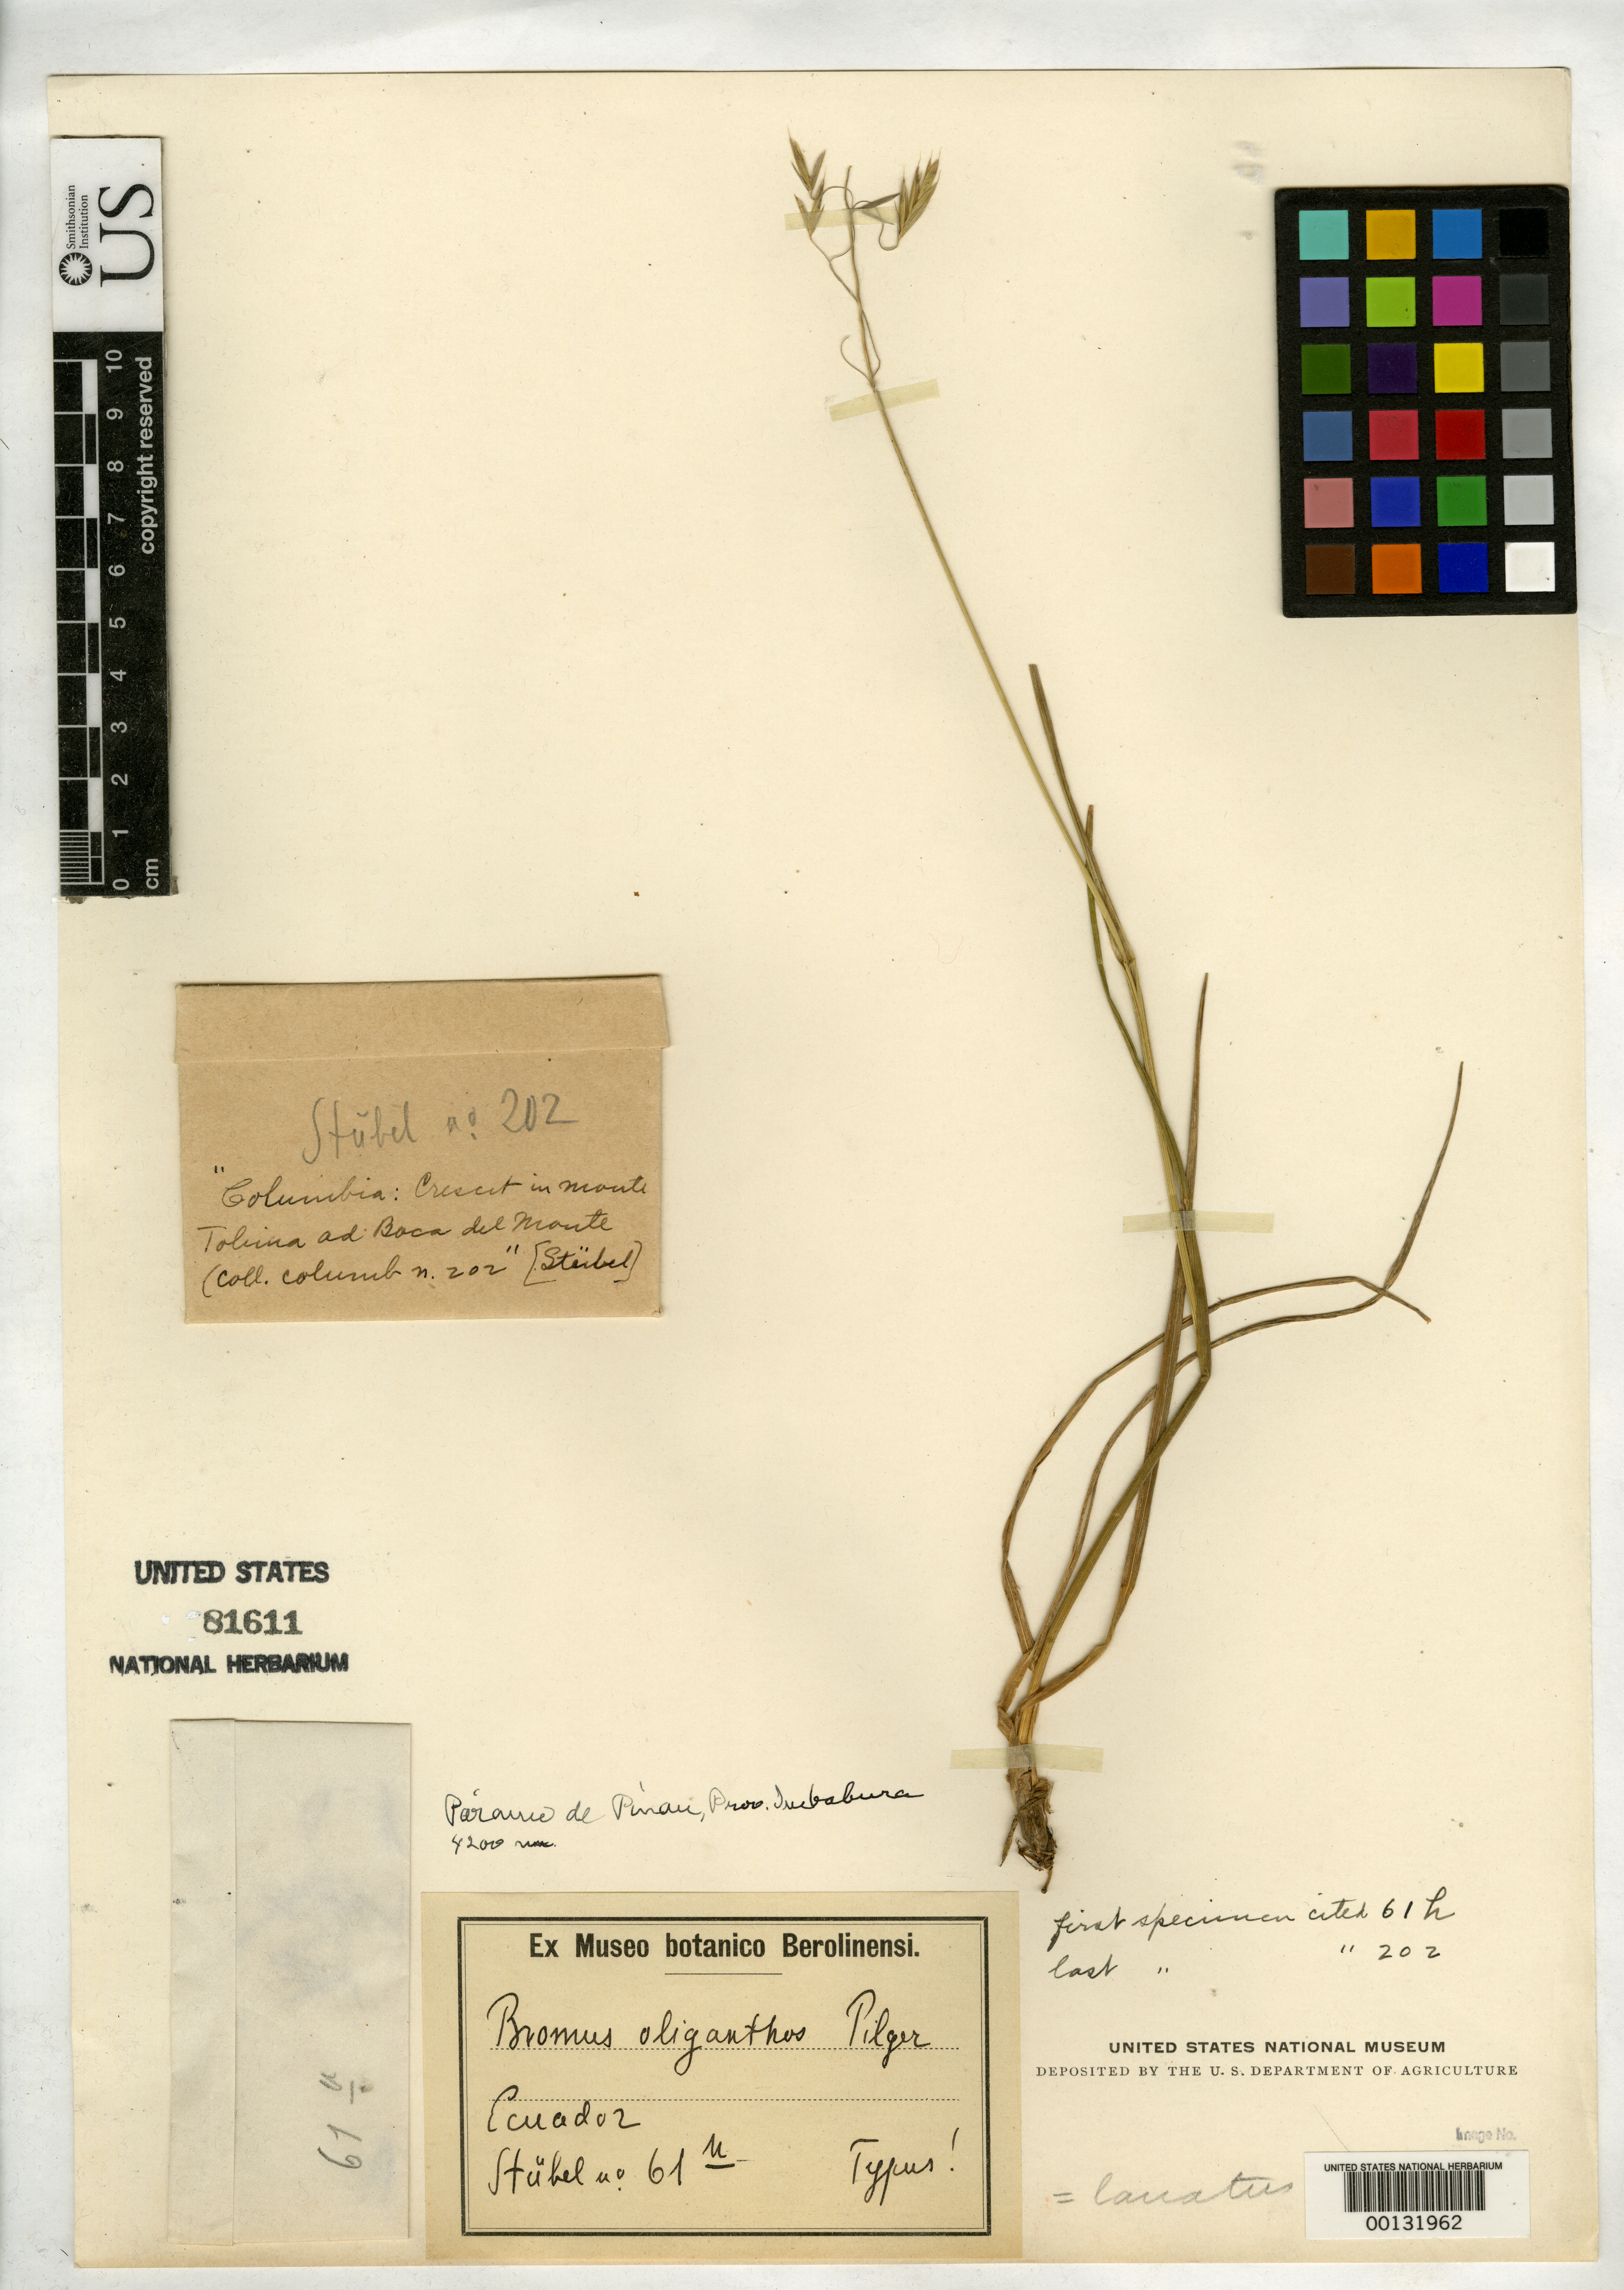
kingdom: Plantae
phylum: Tracheophyta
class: Liliopsida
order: Poales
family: Poaceae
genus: Bromus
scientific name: Bromus oliganthus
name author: Pilg.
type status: Syntype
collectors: A. Stübel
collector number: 61h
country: Ecuador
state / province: Imbabura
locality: In Paramo de Pinan.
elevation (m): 4200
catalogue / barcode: US 81611